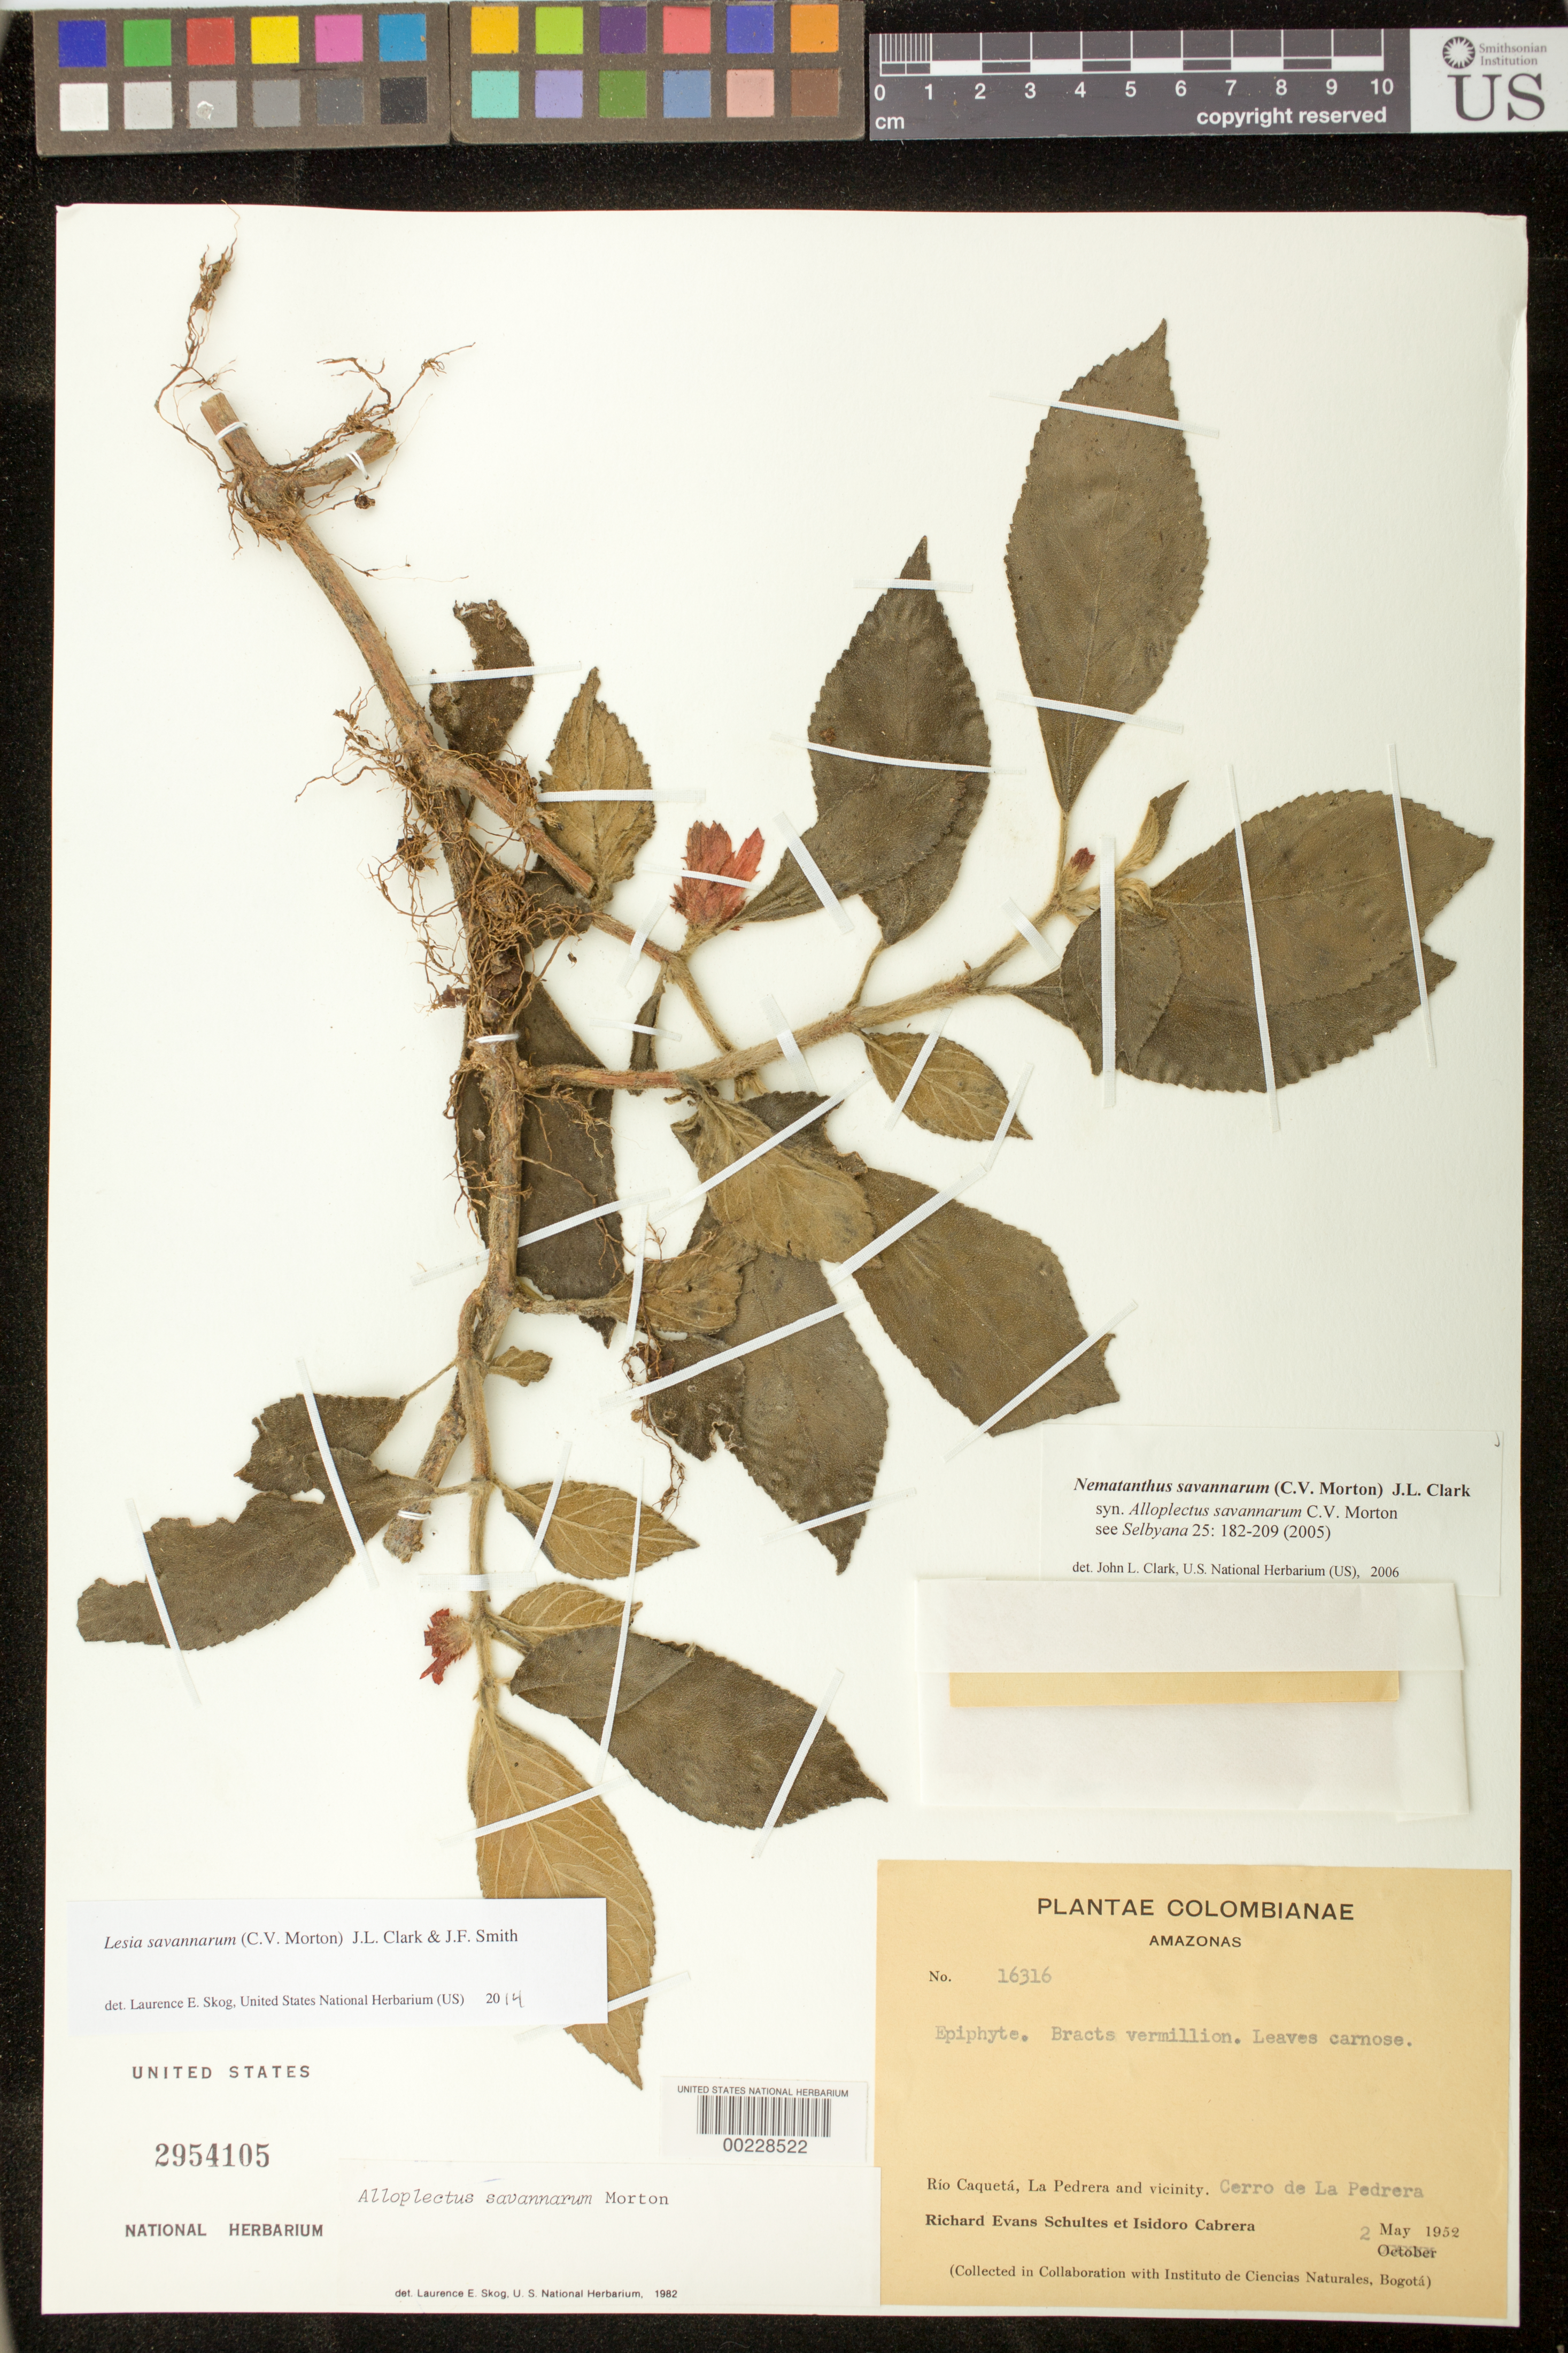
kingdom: Plantae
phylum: Tracheophyta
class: Magnoliopsida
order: Lamiales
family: Gesneriaceae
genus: Lesia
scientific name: Lesia savannarum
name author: (C.V. Morton) J.L. Clark & J.F. Sm.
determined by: Skog, Laurence E.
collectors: R. E. Schultes & I. Cabrera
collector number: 16316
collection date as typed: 02 May 1952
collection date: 1952-05-02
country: Colombia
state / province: Amazônas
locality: Rio Caqueta, La Pedrera and vicinity, Cerro de la Pedrera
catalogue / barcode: US 2954105